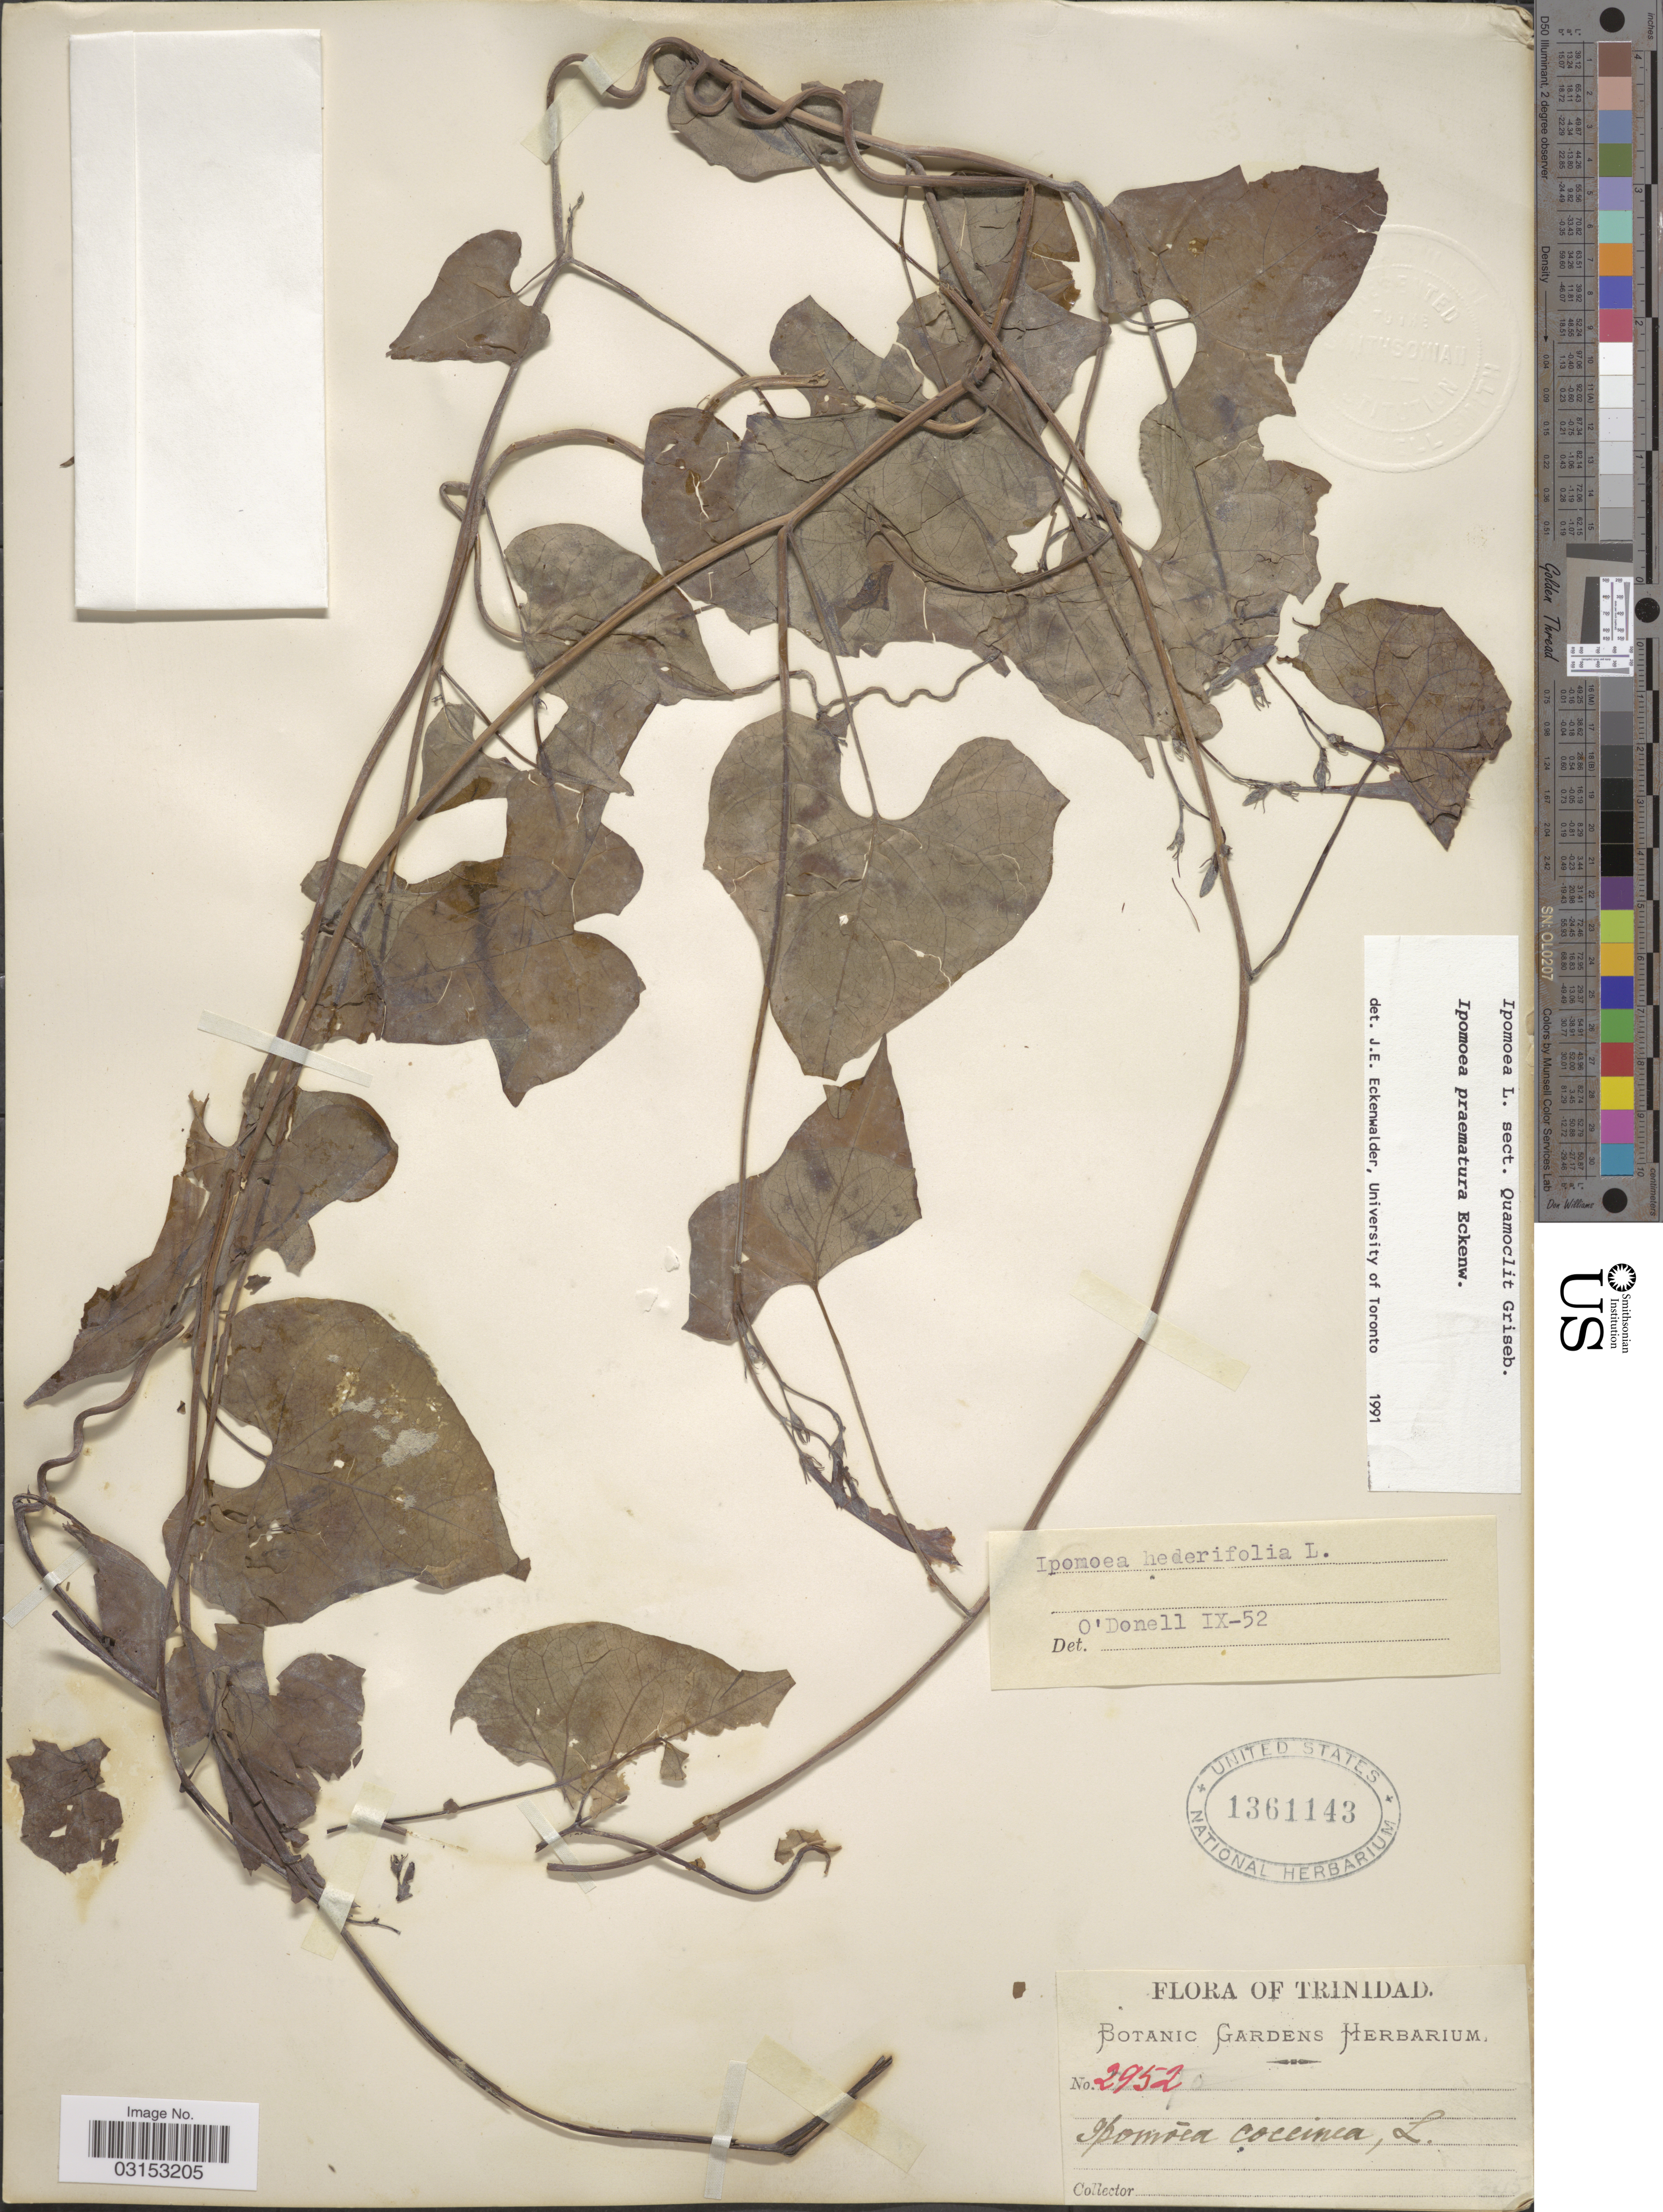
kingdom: Plantae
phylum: Tracheophyta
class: Magnoliopsida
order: Solanales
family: Convolvulaceae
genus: Ipomoea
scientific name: Ipomoea praematura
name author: Eckenw.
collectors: ex herb. Botanic Gardens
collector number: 2952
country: Trinidad and Tobago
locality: Trinidad.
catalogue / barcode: US 1361143